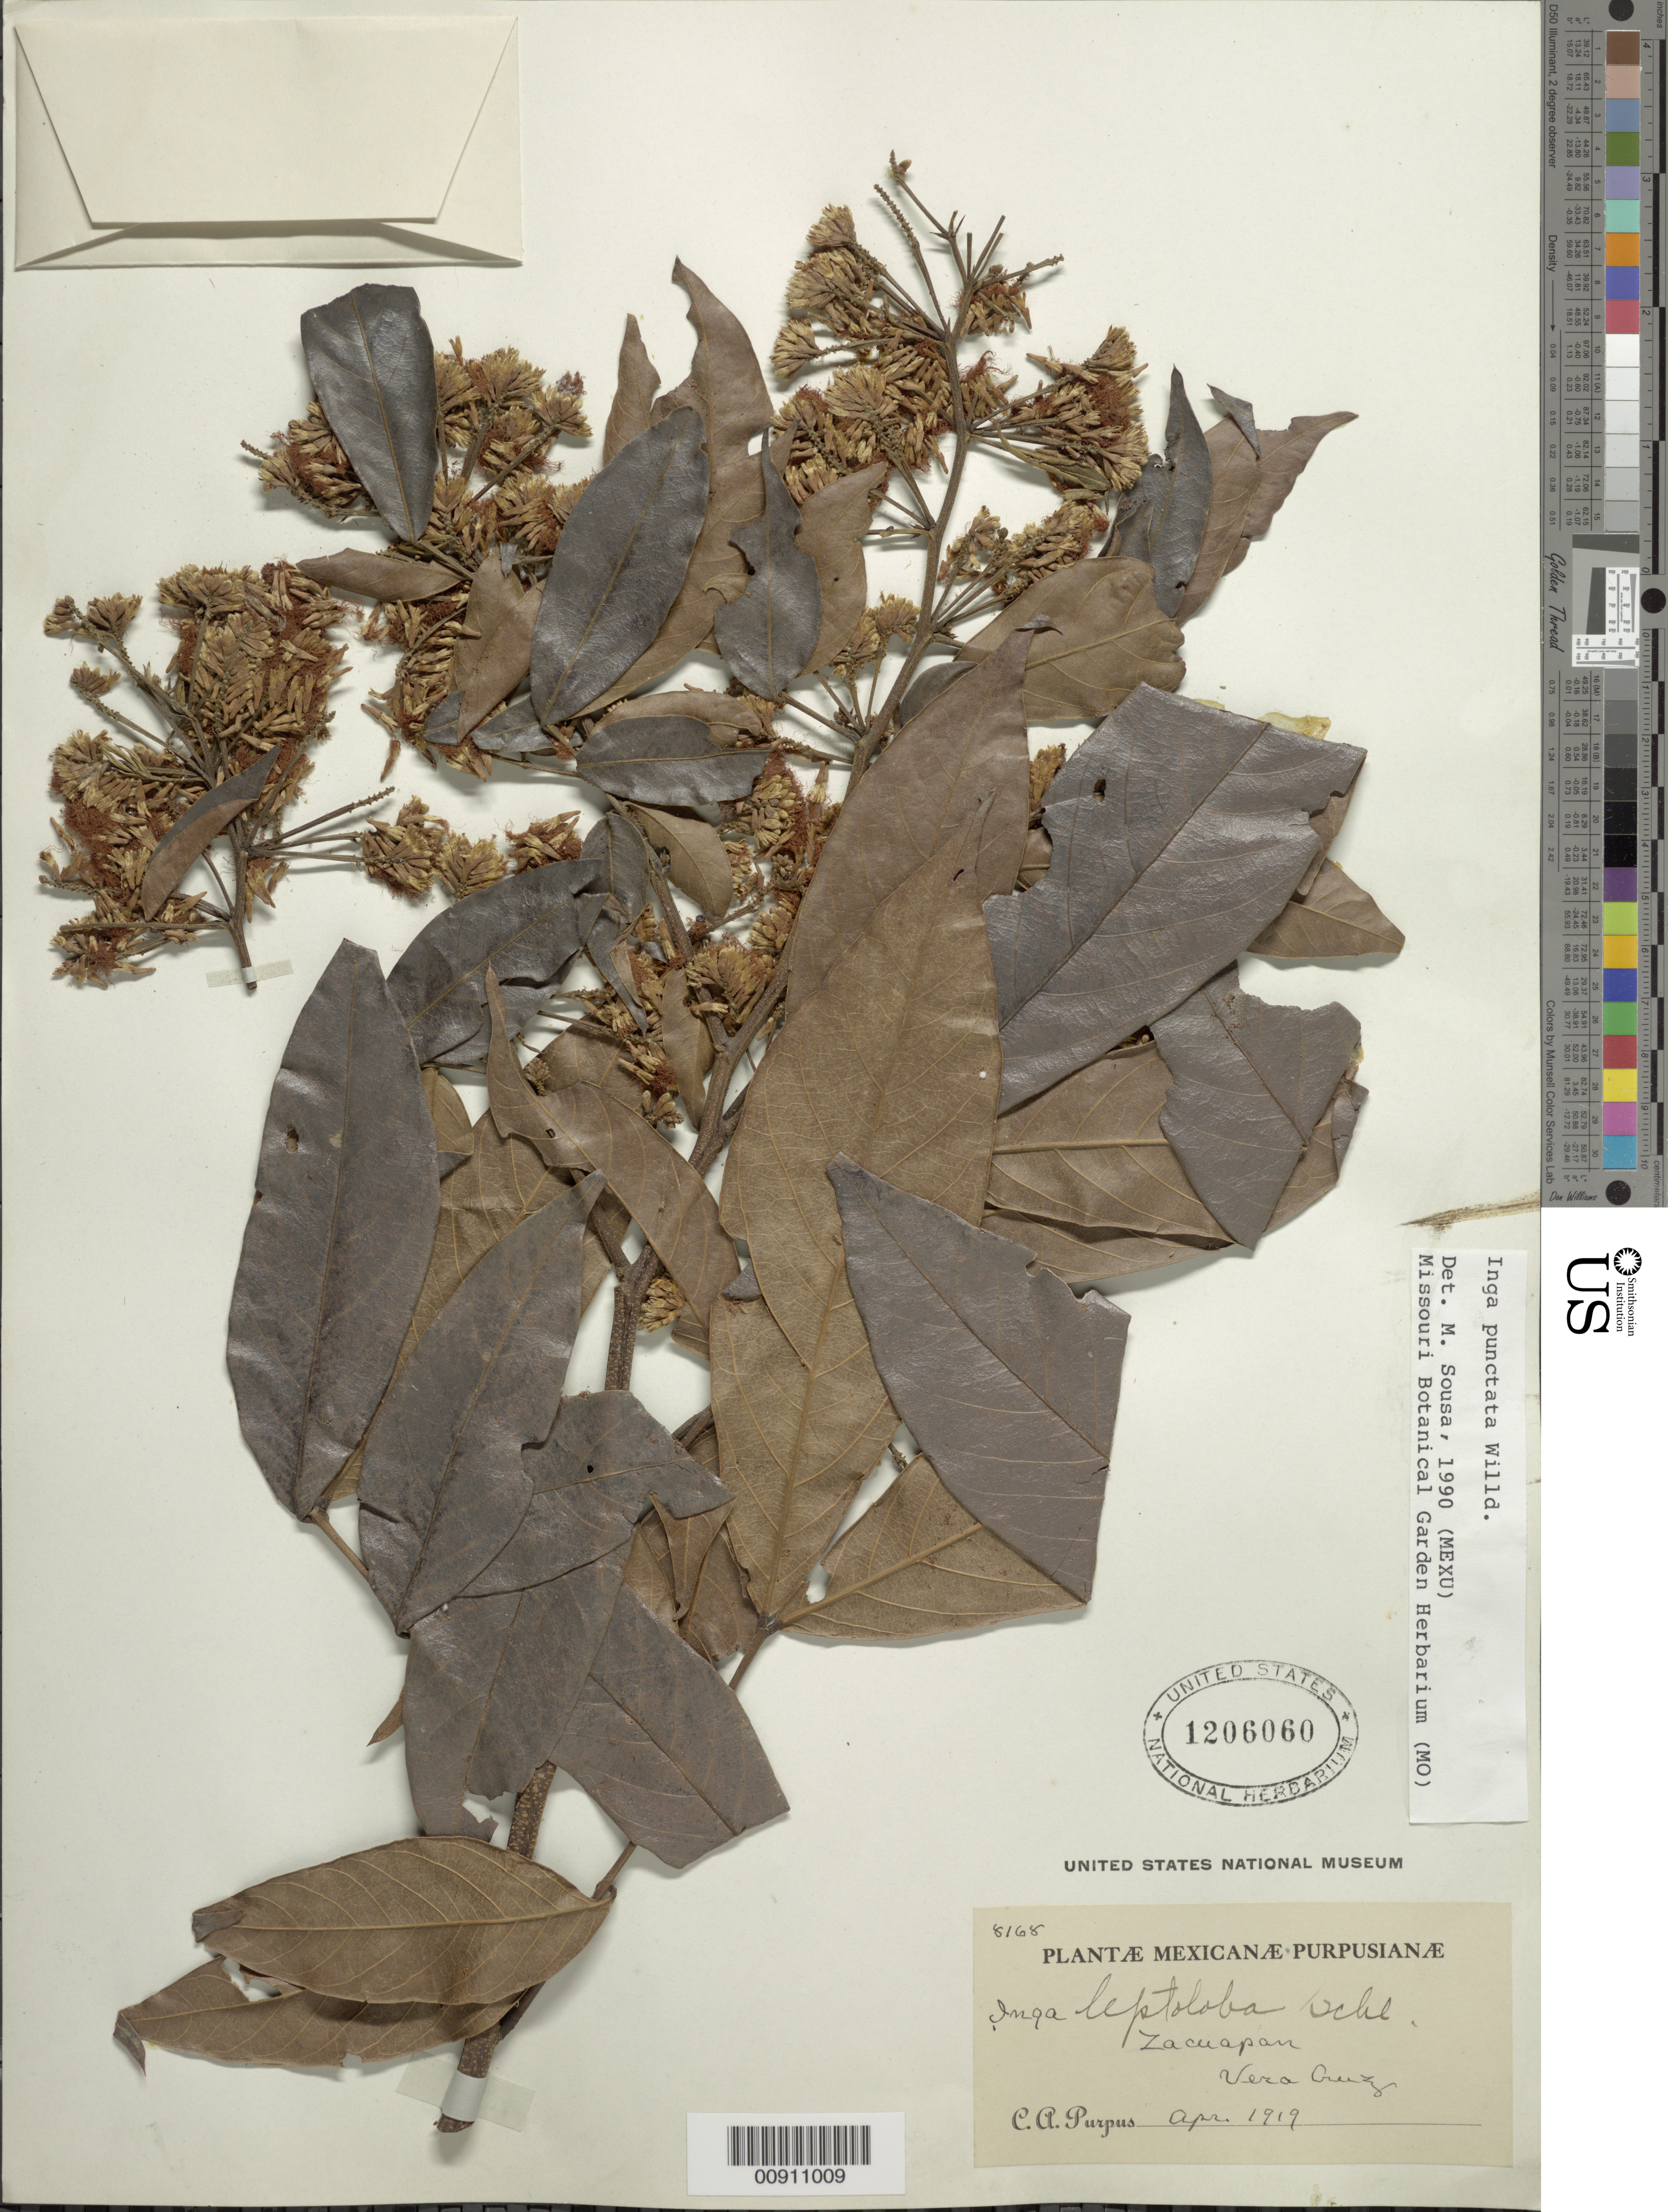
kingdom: Plantae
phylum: Tracheophyta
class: Magnoliopsida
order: Fabales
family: Fabaceae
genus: Inga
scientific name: Inga punctata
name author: Willd.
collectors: C. A. Purpus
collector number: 8168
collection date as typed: Apr 1919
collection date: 1919-04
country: Mexico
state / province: Veracruz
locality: Zacuapam, Veracruz.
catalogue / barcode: US 1206060